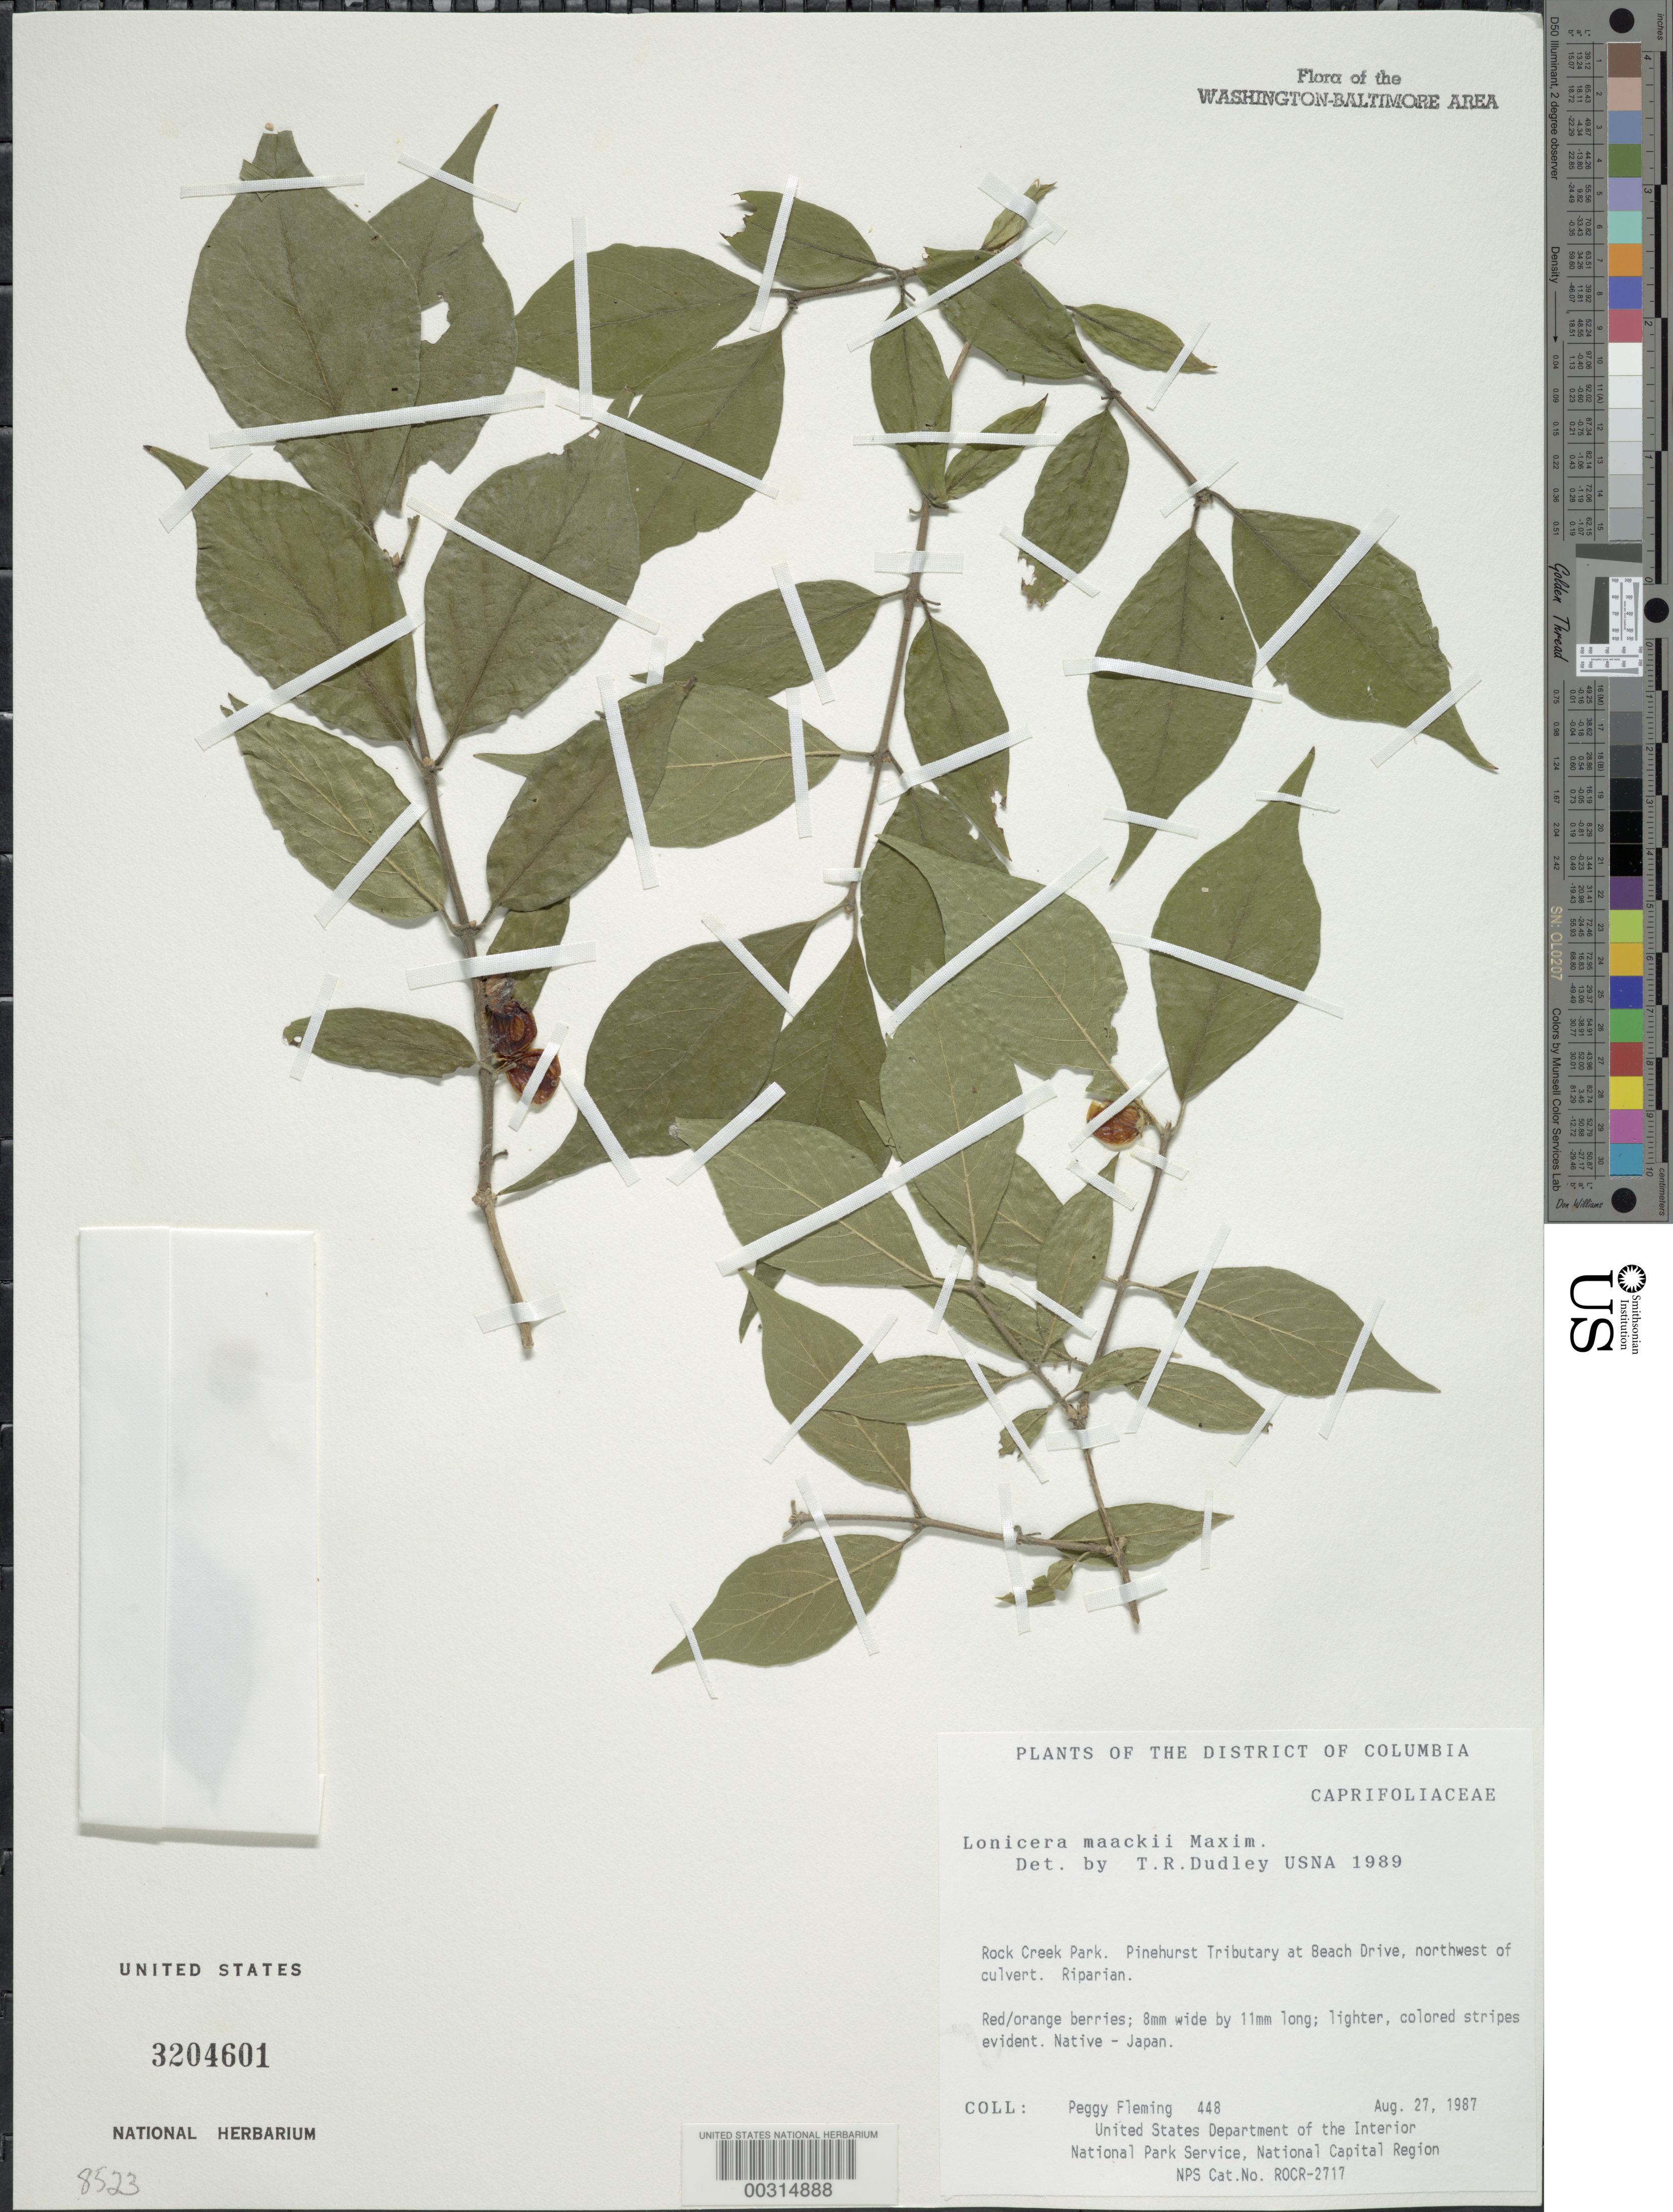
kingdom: Plantae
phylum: Tracheophyta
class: Magnoliopsida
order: Dipsacales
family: Caprifoliaceae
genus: Lonicera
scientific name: Lonicera maackii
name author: (Rupr.) Maxim.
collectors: P. Fleming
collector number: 448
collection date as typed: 27 Aug 1987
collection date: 1987-08-27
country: United States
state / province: District of Columbia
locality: Rock Creek Park, Pinehurst Tributary at Beach Drive NW of Calvert Rock Creek Park & vicinity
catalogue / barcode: US 3204601